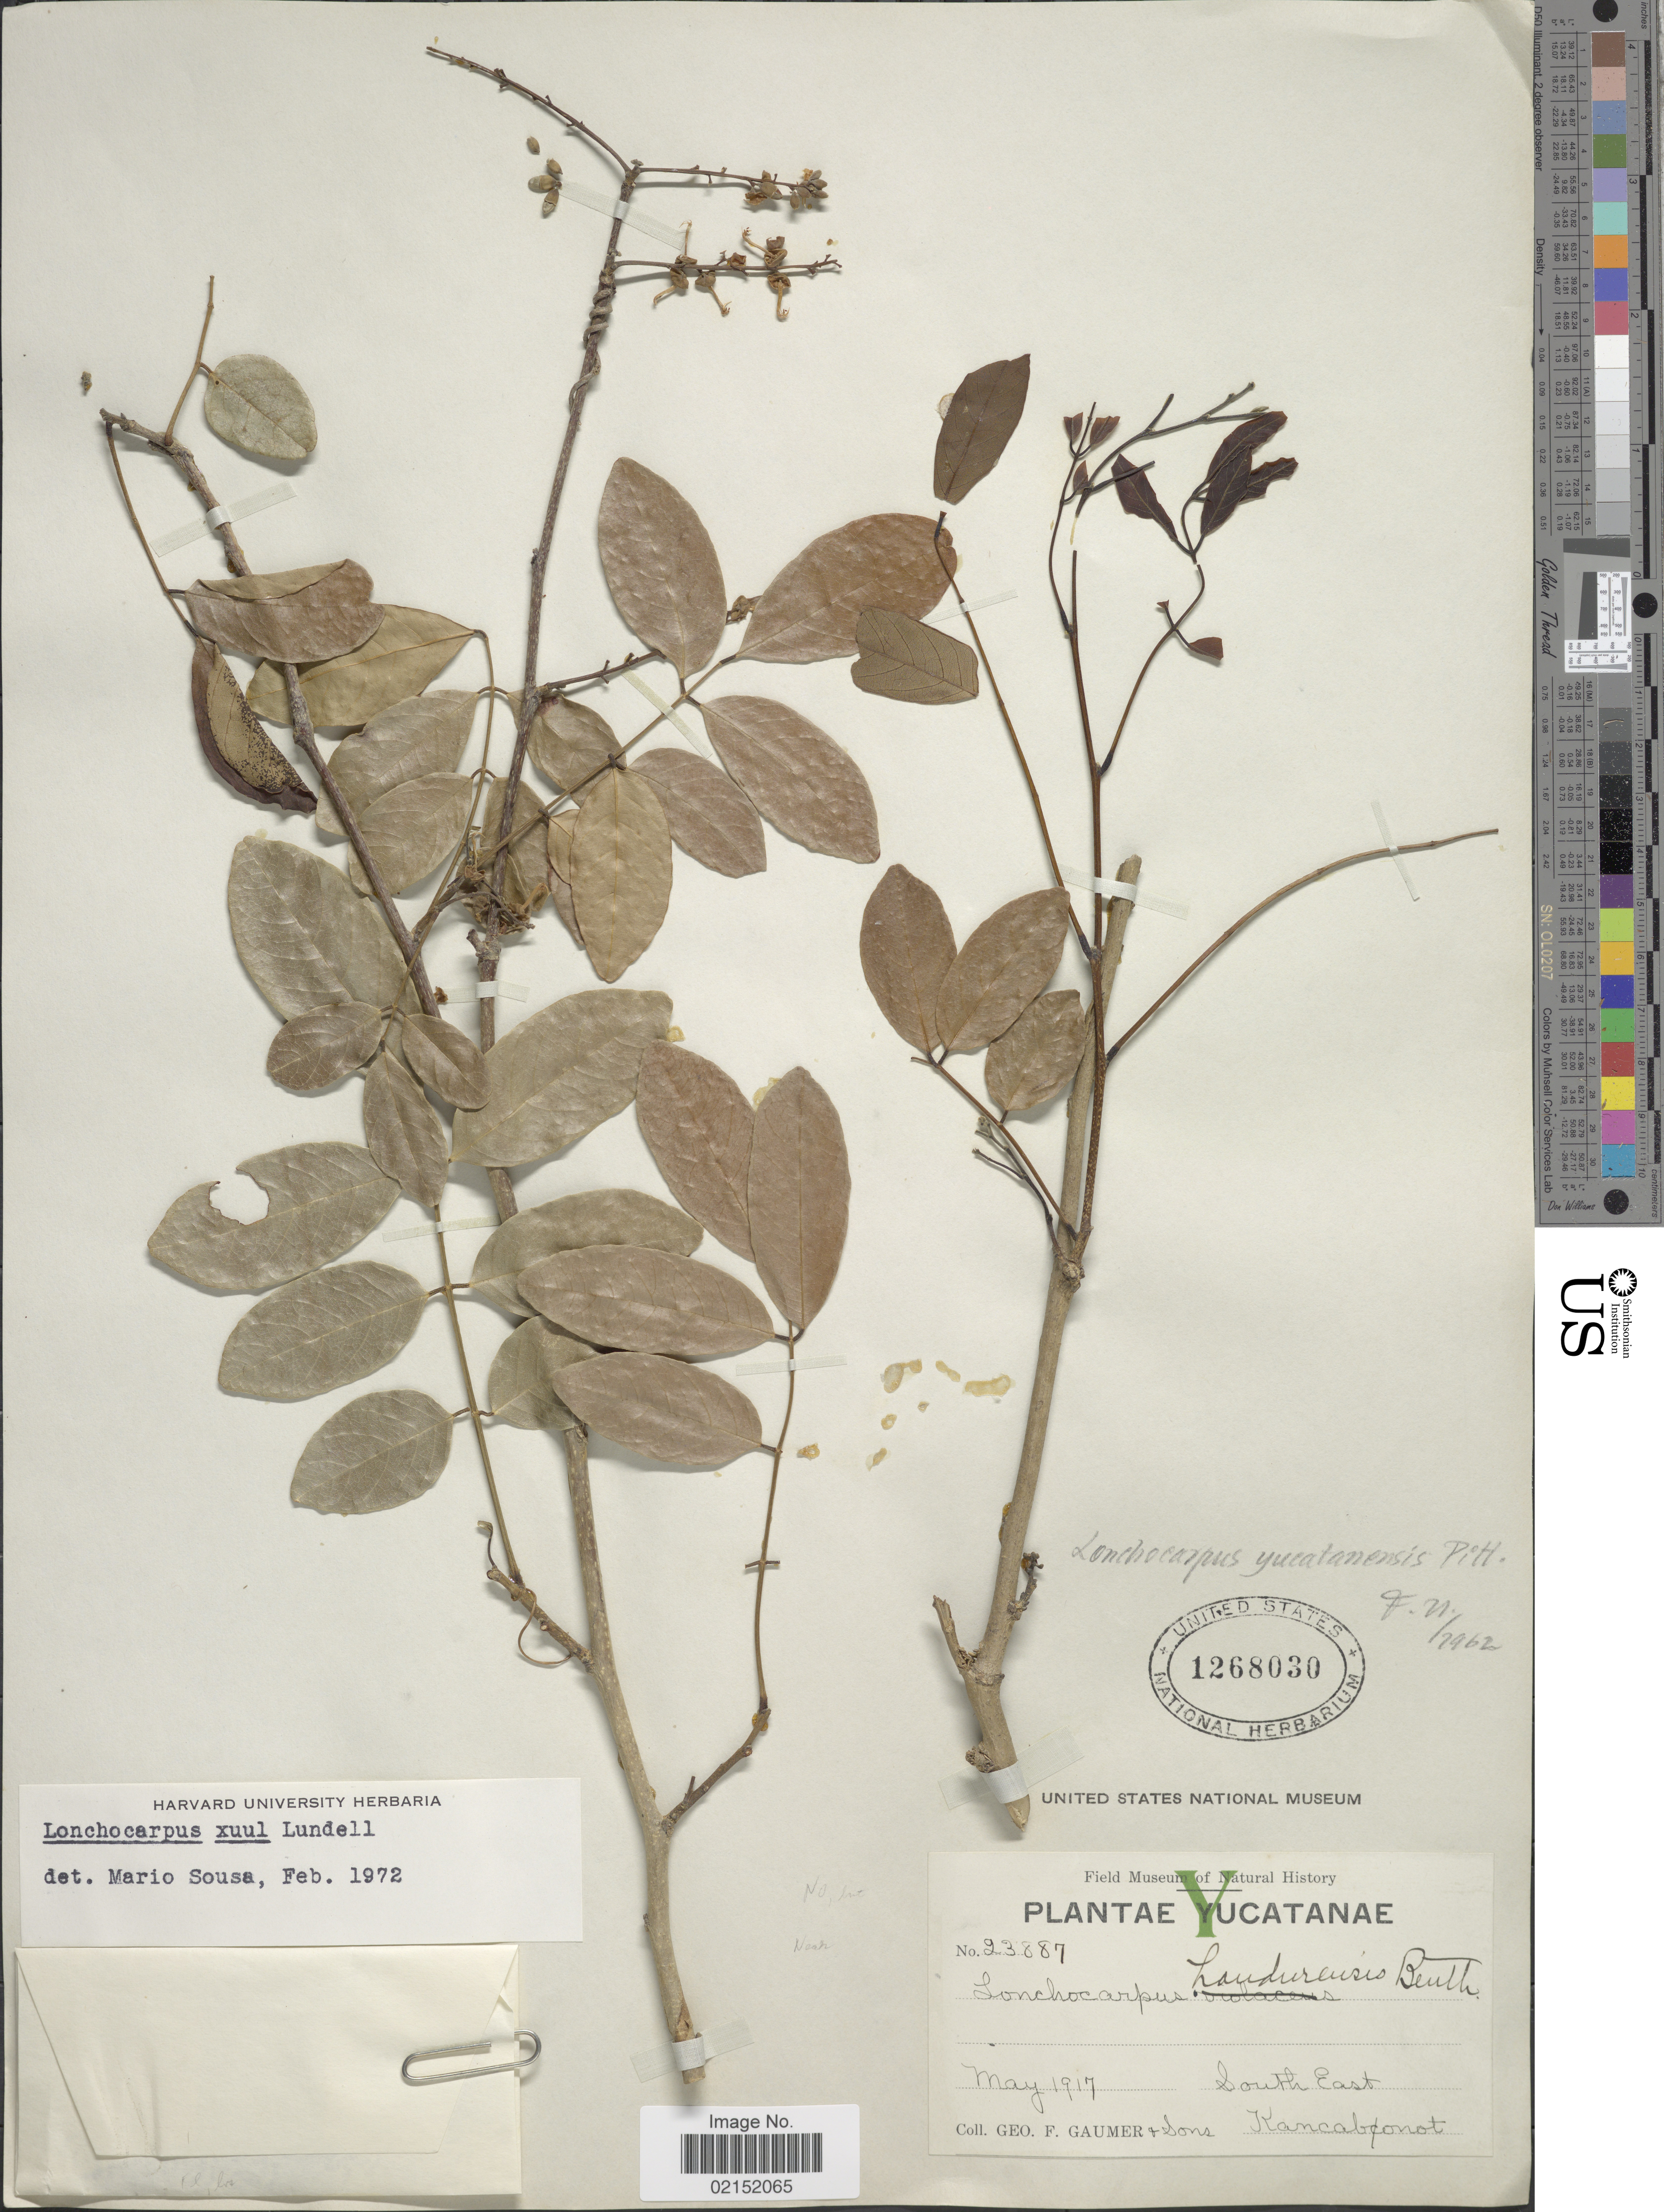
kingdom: Plantae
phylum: Tracheophyta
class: Magnoliopsida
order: Fabales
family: Fabaceae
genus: Lonchocarpus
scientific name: Lonchocarpus xuul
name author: Lundell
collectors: G. F. Gaumer & & Sons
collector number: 23887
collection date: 1917-05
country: Mexico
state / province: Yucatán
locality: South East, Kancabonot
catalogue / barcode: US 1268030